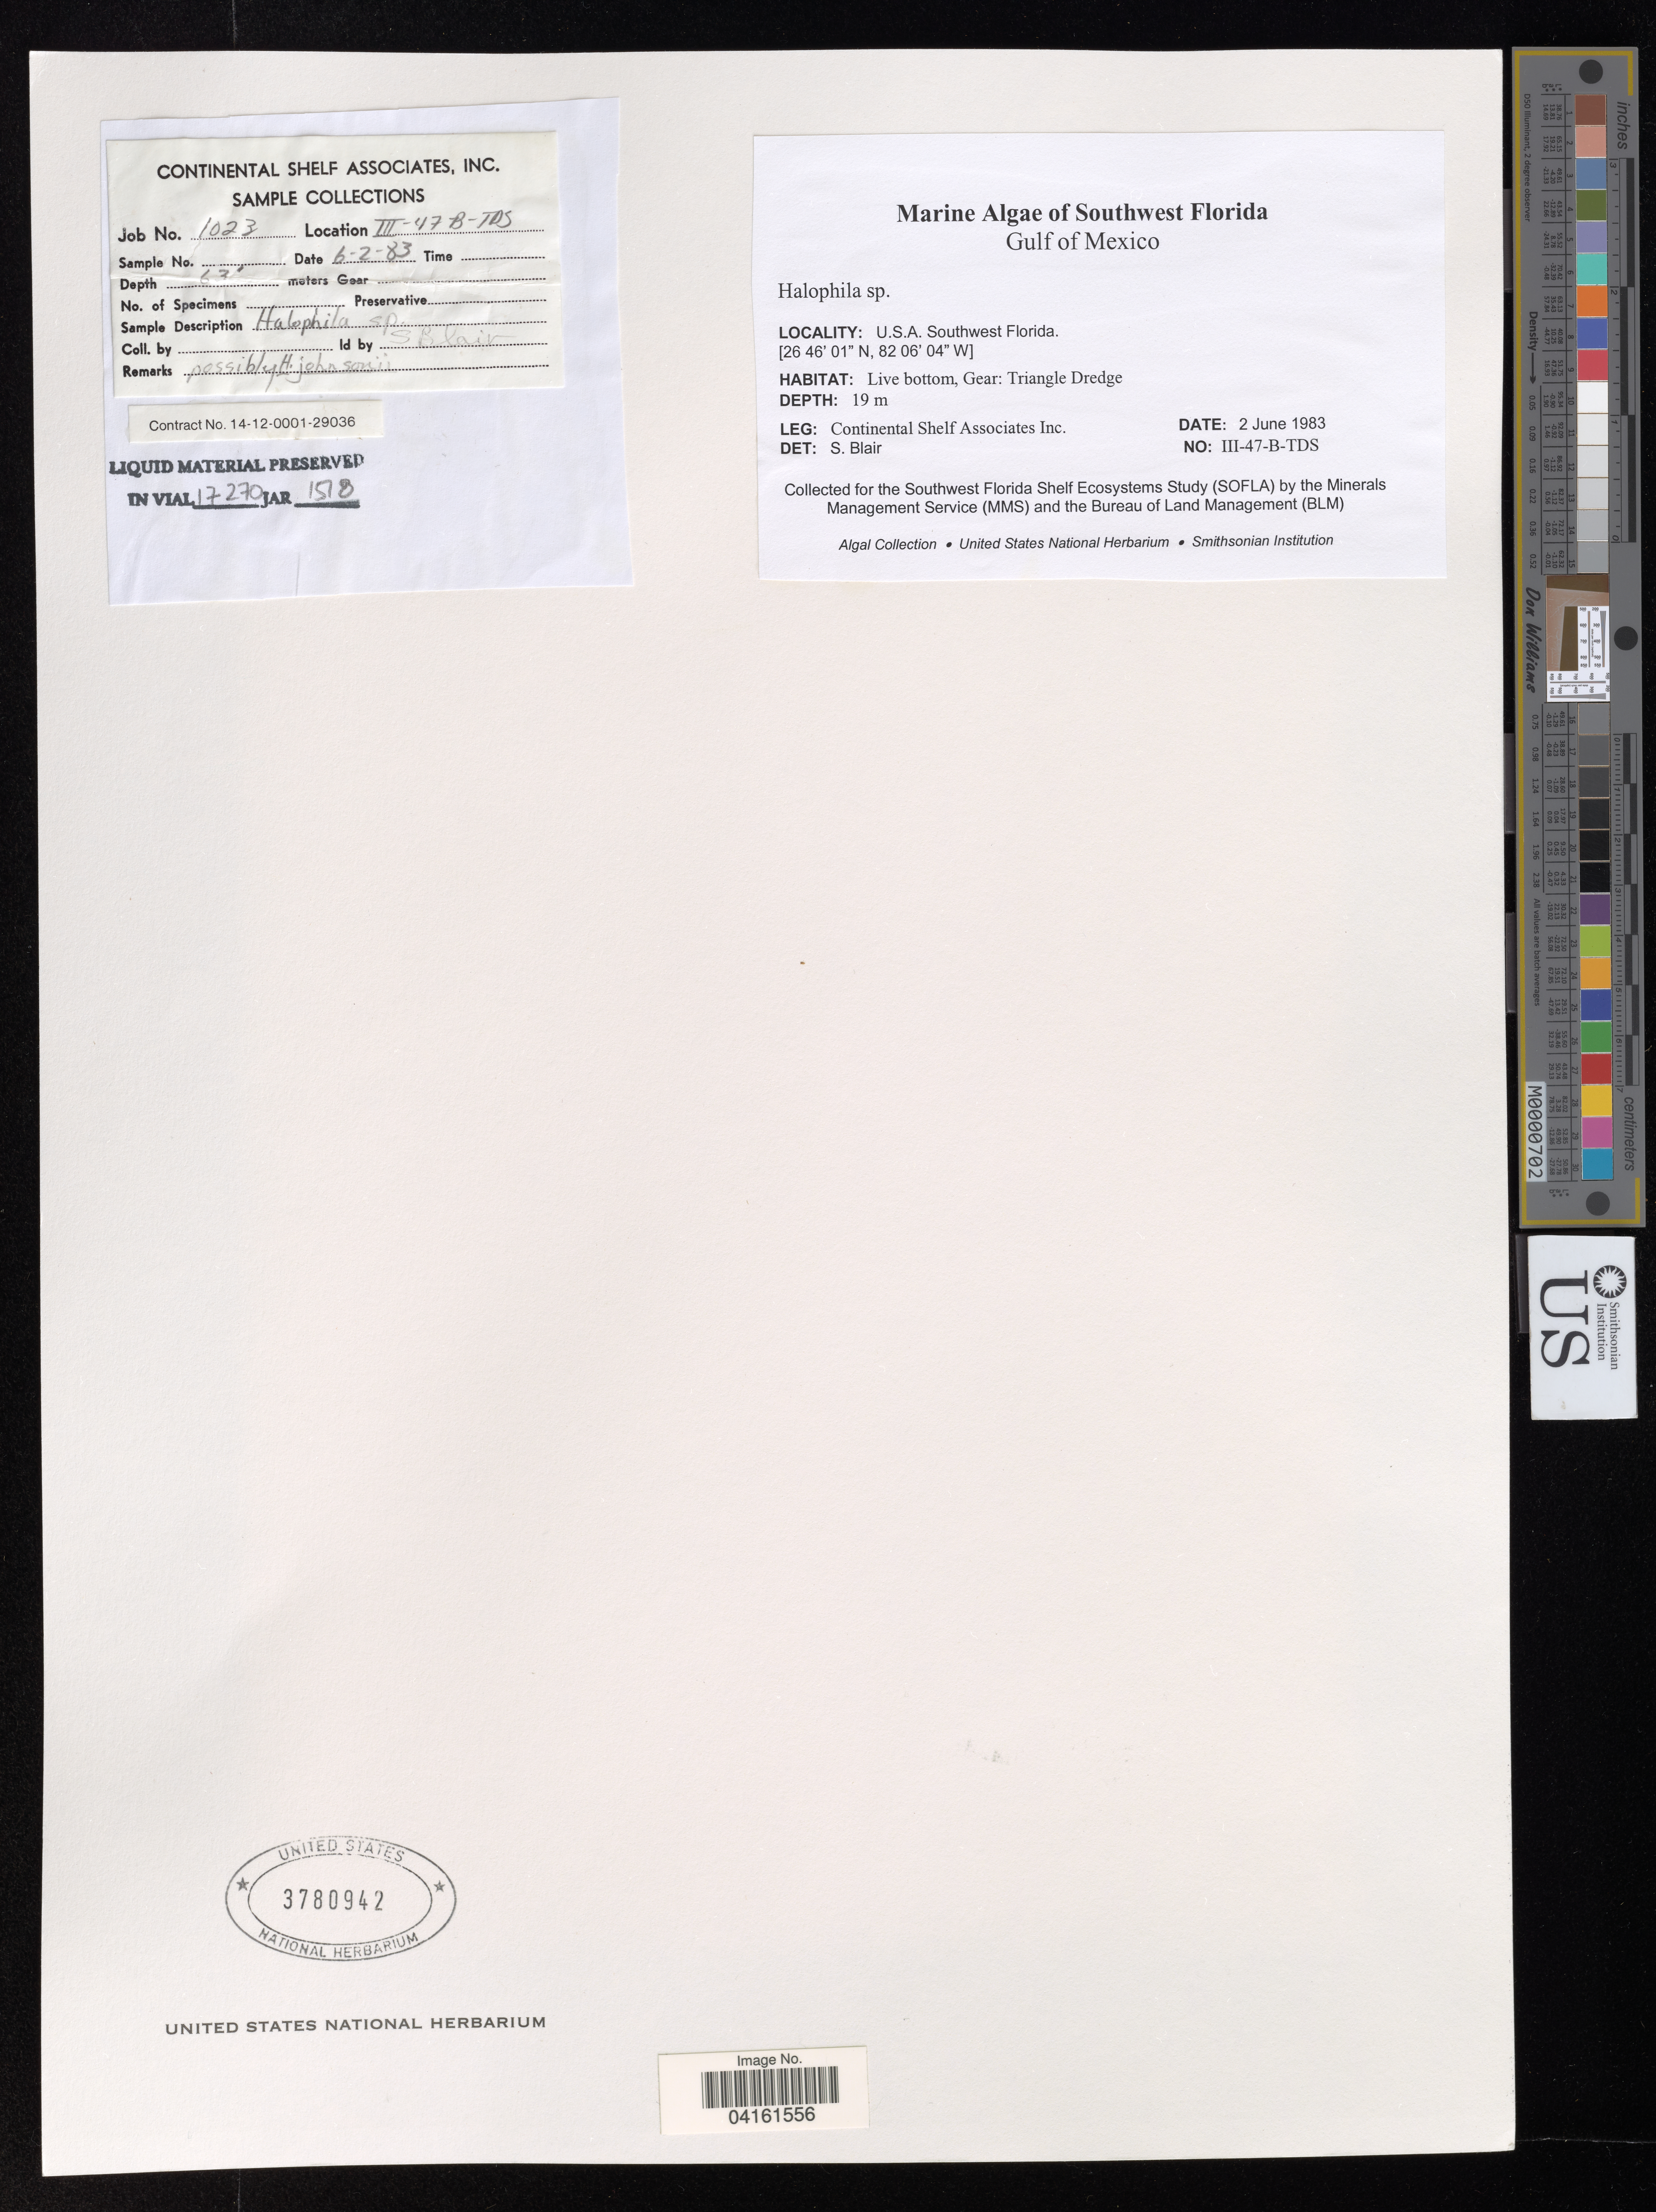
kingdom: Plantae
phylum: Tracheophyta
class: Liliopsida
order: Alismatales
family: Hydrocharitaceae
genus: Halophila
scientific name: Halophila sp.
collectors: Continental Shelf Associates Inc.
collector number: III-47-B-TDS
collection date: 1983-06-02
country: United States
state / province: Florida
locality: Southwest Florida. Gulf of Mexico. Live bottom, Gear: Triangle Dredge.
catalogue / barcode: US 3780942